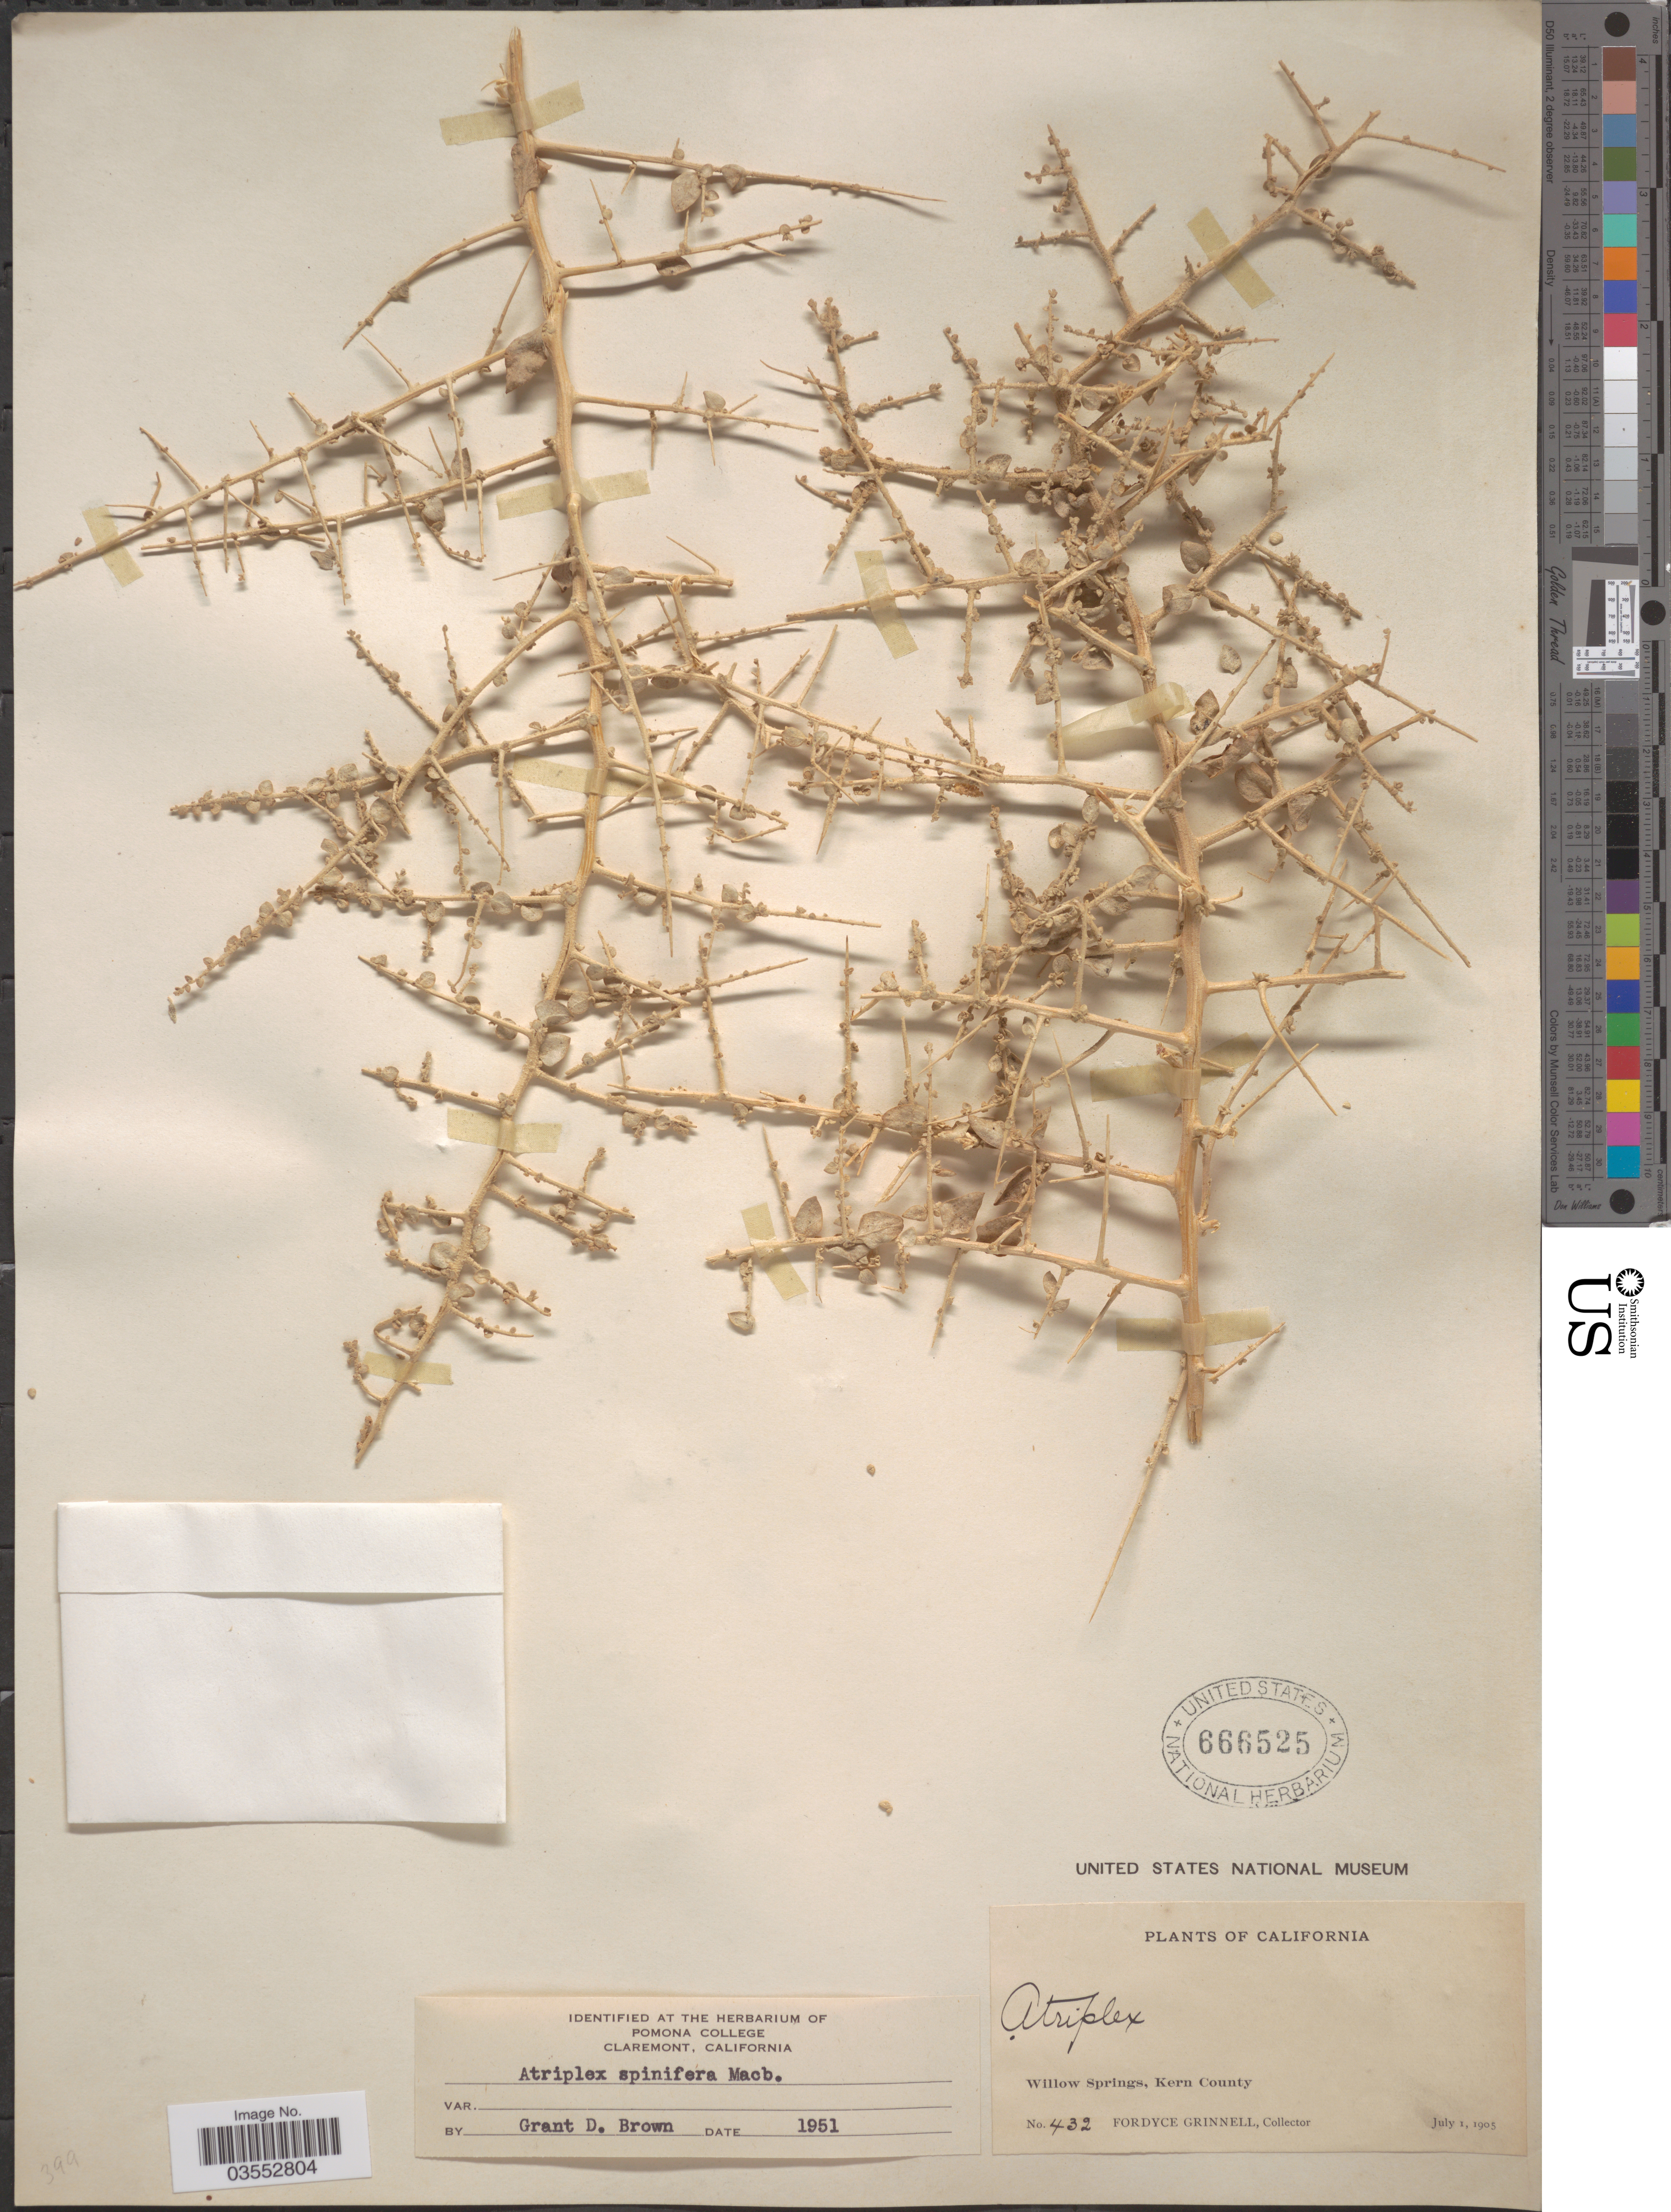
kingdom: Plantae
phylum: Tracheophyta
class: Magnoliopsida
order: Caryophyllales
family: Amaranthaceae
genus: Atriplex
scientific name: Atriplex spinifera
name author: J.F. Macbr.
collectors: F. Grinnell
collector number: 432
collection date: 1905-07-01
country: United States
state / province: California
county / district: Kern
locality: Willow Springs, Kern County.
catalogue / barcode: US 666525